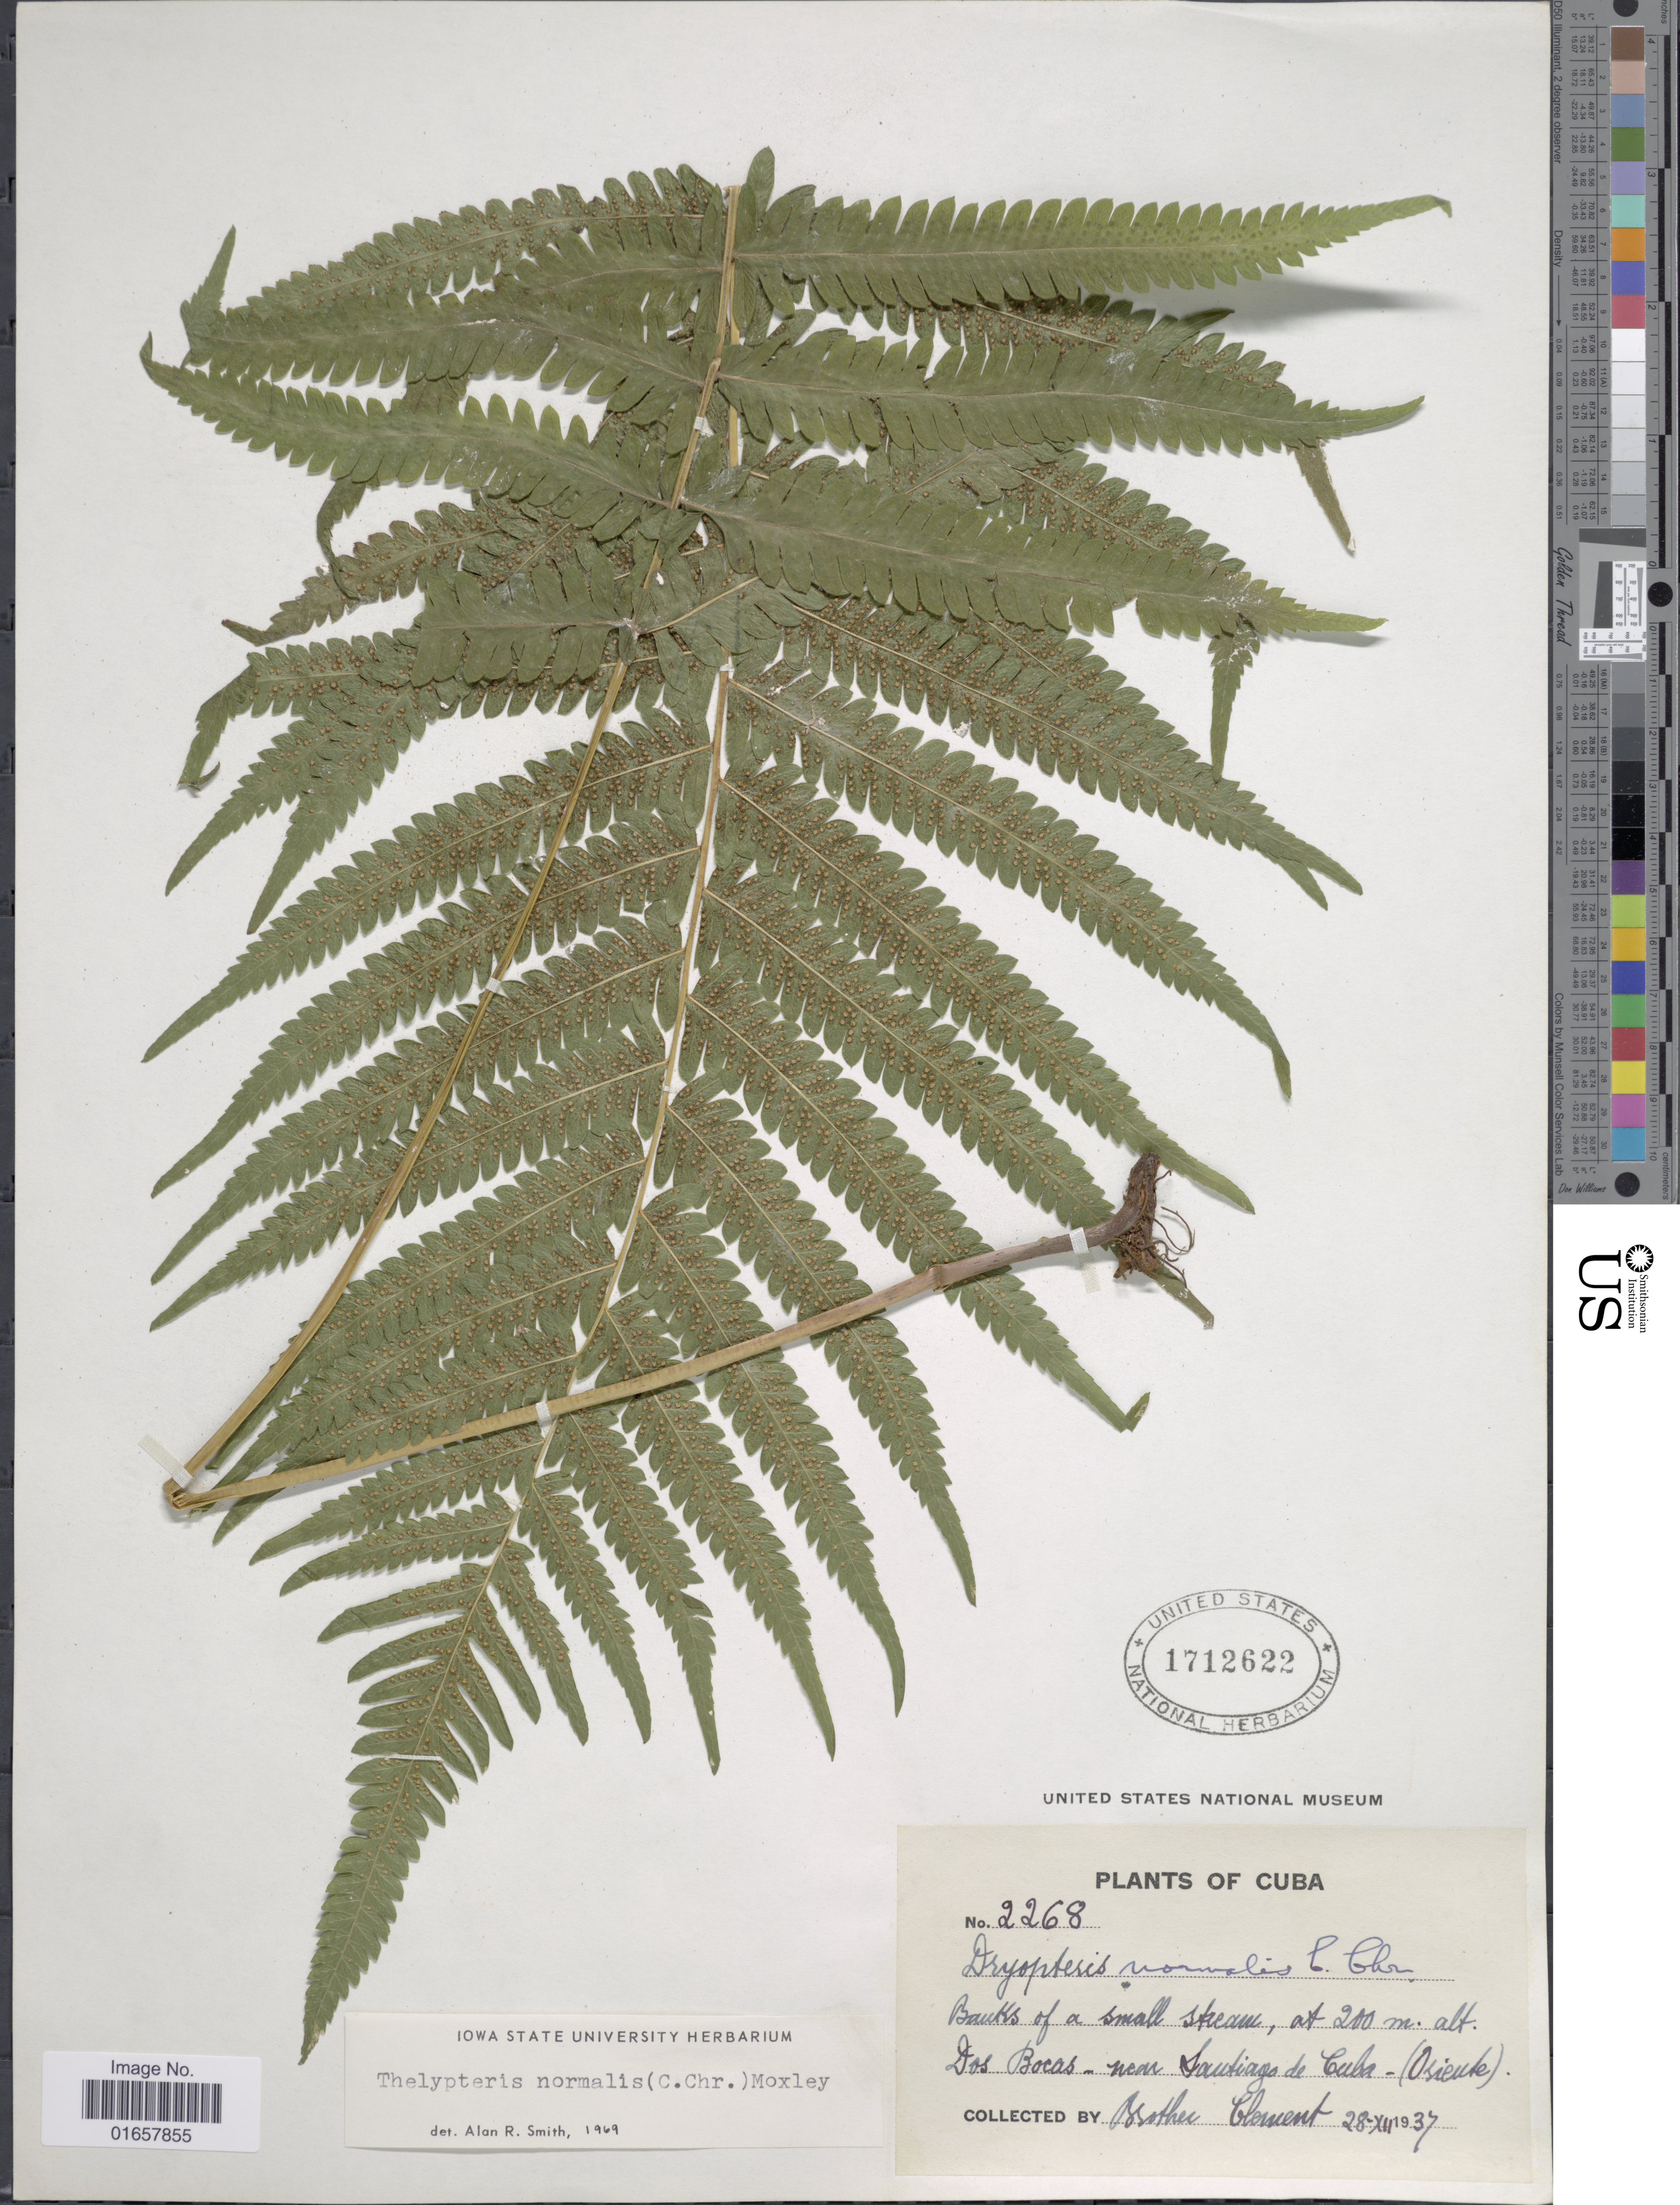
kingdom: Plantae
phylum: Tracheophyta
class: Polypodiopsida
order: Polypodiales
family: Thelypteridaceae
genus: Christella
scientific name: Christella kunthii comb. ined.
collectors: B. Clement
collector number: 2268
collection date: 1937-12-28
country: Cuba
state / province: Oriente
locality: Cuba, Dos Bocas, near Santiago de Cuba.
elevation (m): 200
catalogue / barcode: US 1712622